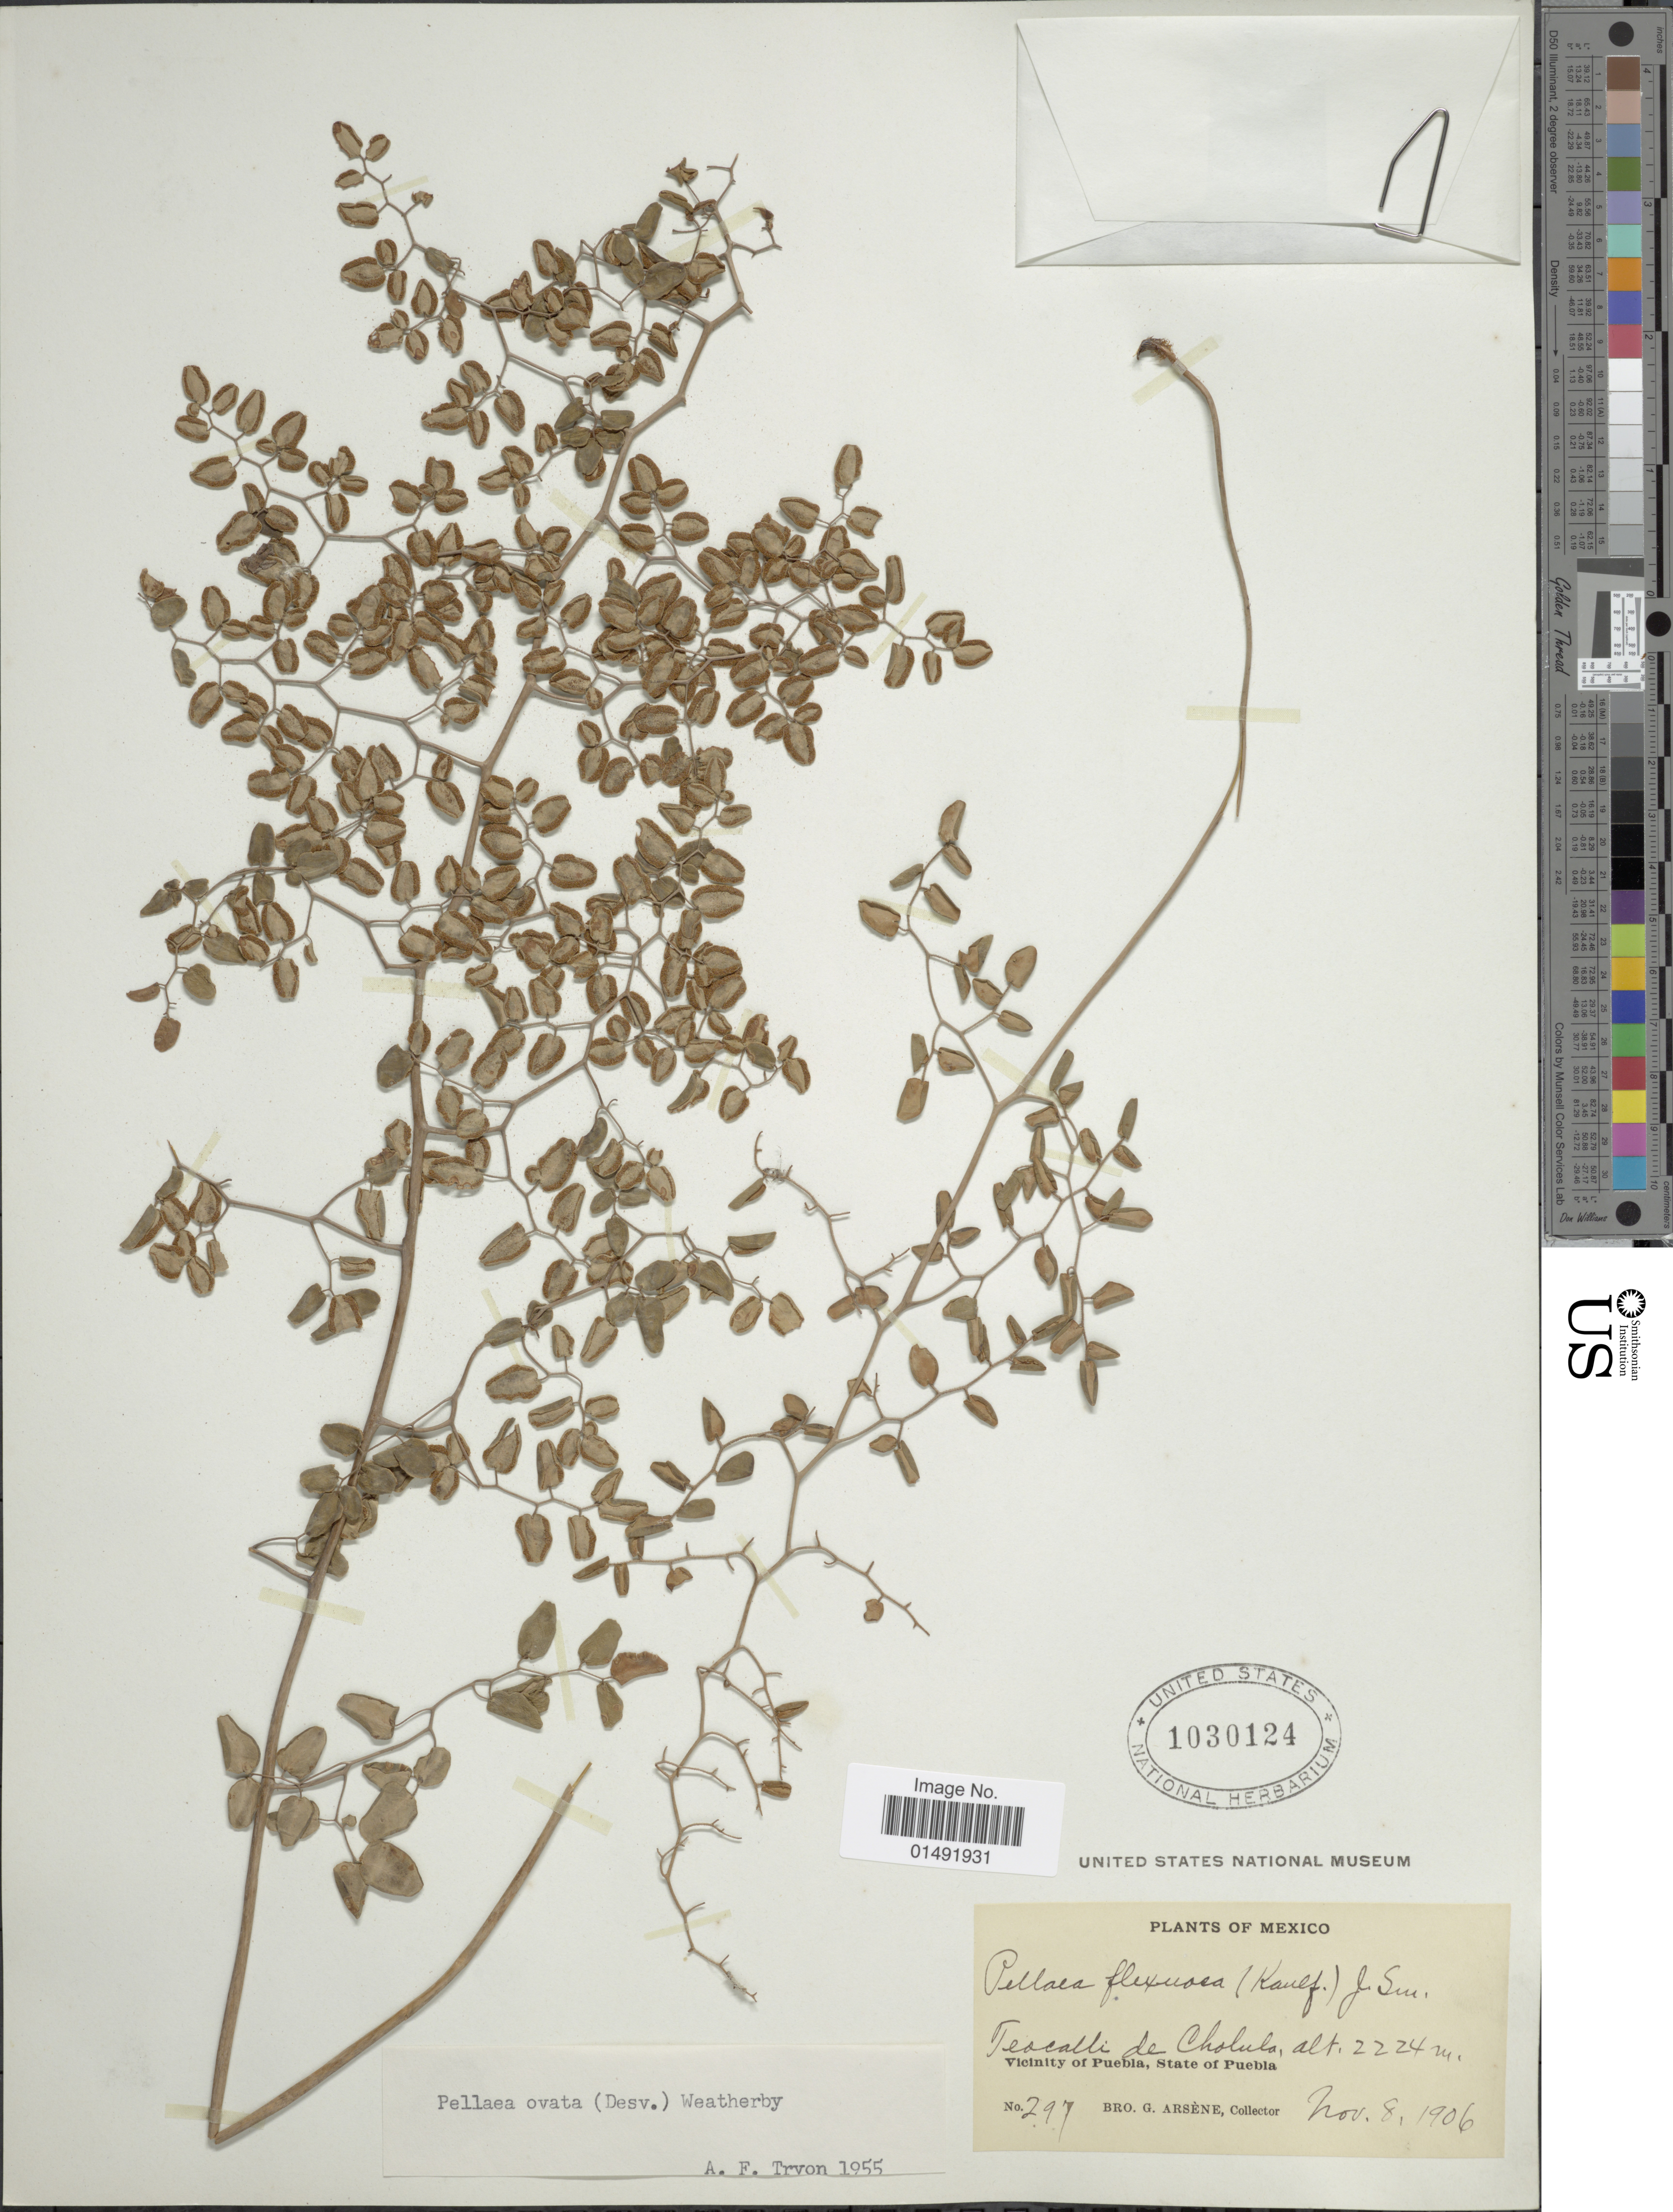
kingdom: Plantae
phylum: Tracheophyta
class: Polypodiopsida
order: Polypodiales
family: Pteridaceae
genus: Pellaea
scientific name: Pellaea ovata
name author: (Desv.) Weath.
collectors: Bro. G. Arsène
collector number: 297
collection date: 1906-11-08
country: Mexico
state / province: Puebla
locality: Teocalli de Cholula, Vicinity of Puebla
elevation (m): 2224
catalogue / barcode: US 1030124